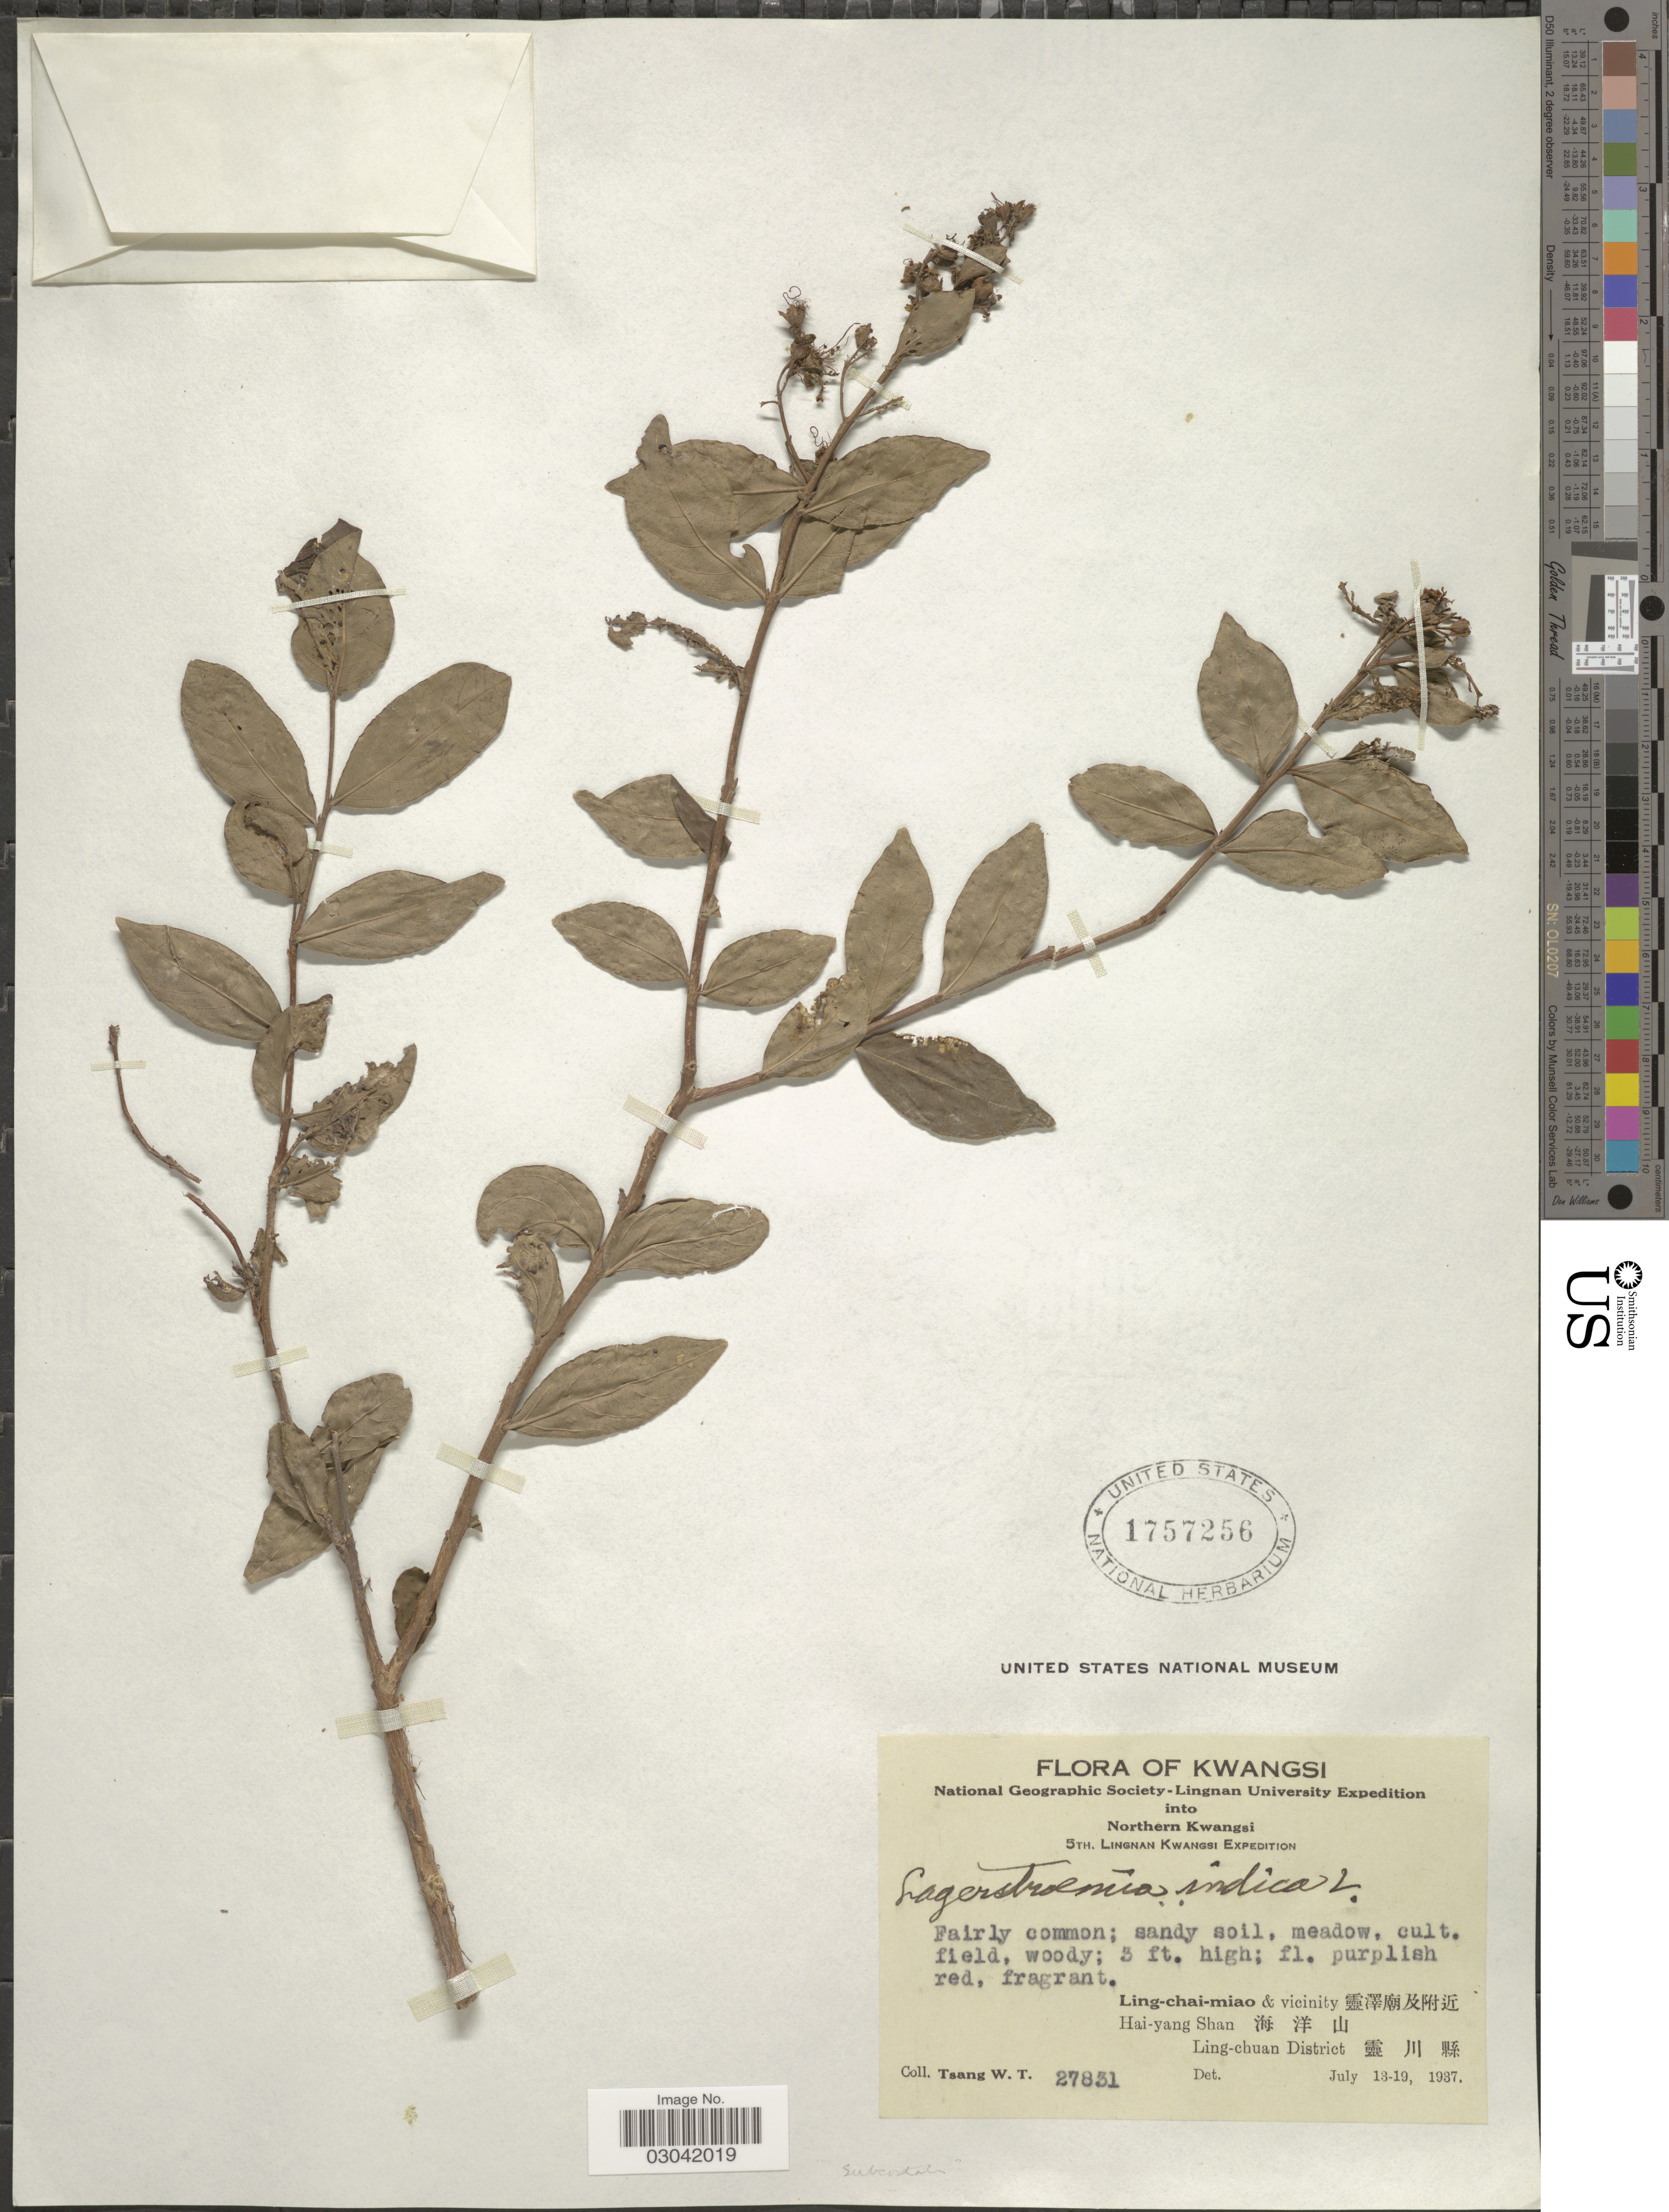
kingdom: Plantae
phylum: Tracheophyta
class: Magnoliopsida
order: Myrtales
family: Lythraceae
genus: Lagerstroemia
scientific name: Lagerstroemia indica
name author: L.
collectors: W. T. Tsang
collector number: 27831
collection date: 1937-07-13/1937-07-19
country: China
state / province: Guangxi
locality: Kwangsi, Northern Kwangsi. Ling-chai-miao & vicinity Hai-yang Shan Ling-chuan District.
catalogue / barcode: US 1757256